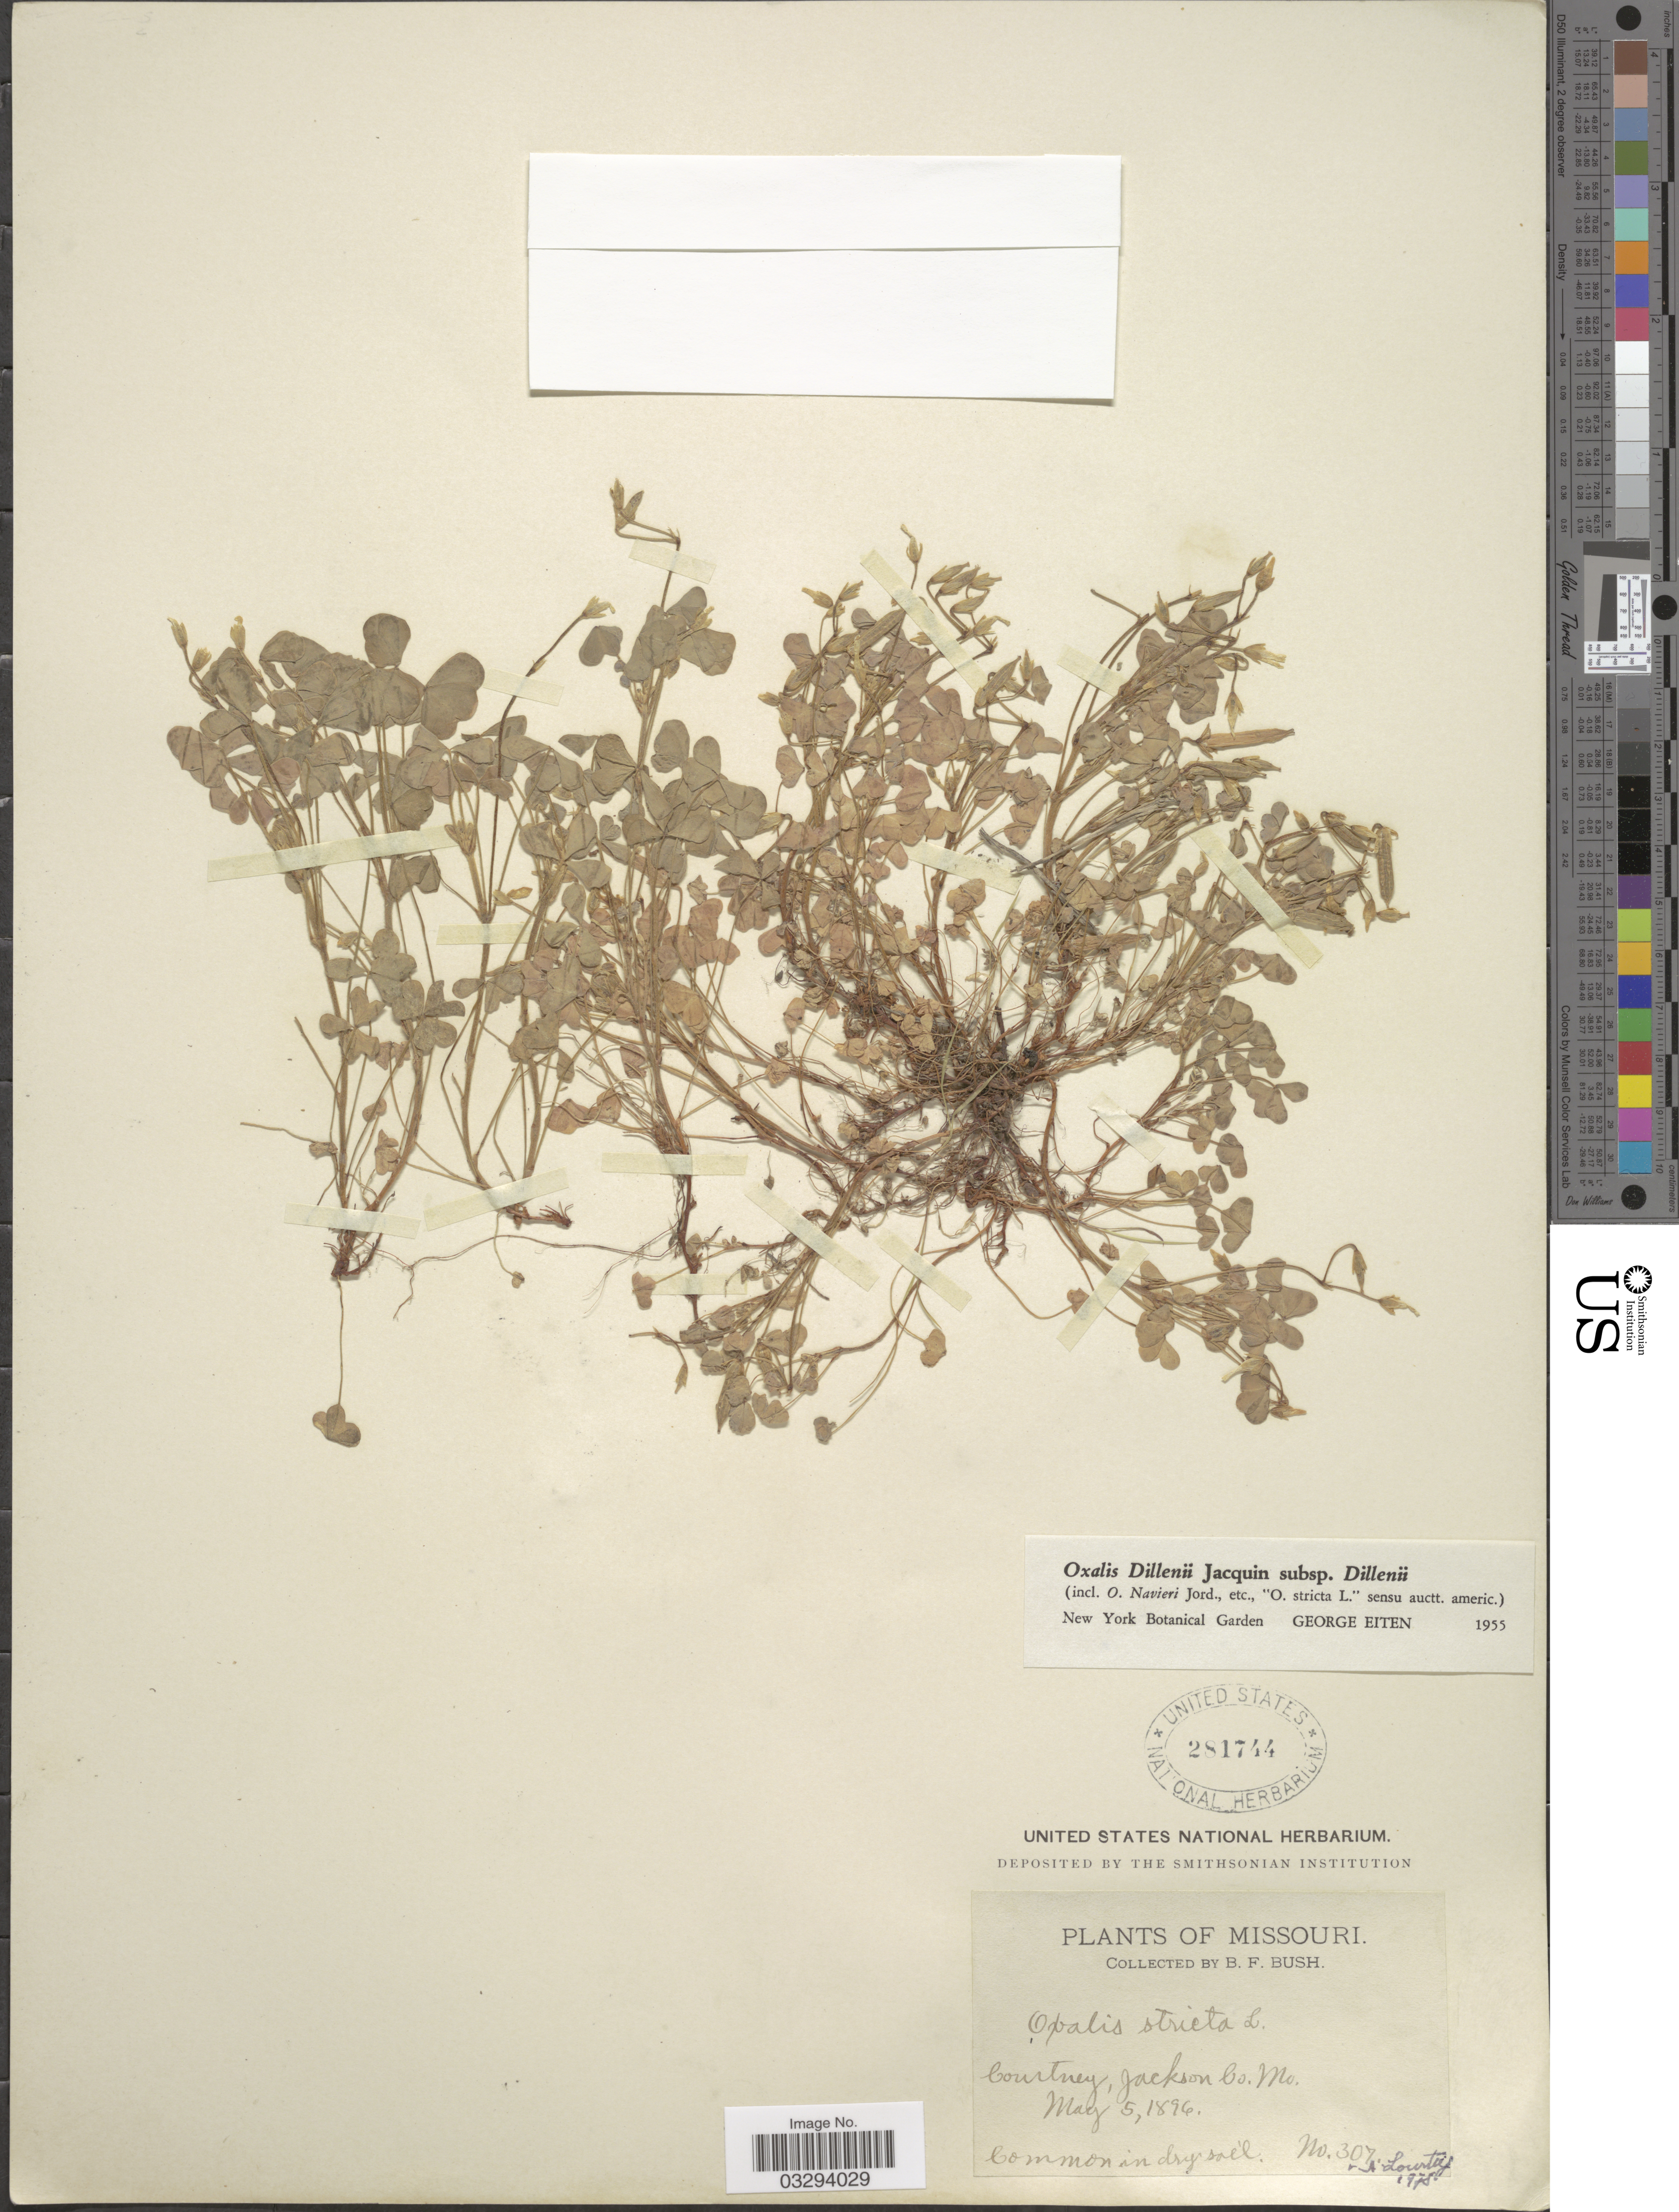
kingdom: Plantae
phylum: Tracheophyta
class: Magnoliopsida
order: Oxalidales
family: Oxalidaceae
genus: Oxalis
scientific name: Oxalis sp.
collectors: B. F. Bush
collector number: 307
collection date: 1896-05-05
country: United States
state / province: Missouri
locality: Courtney, Jackson Co.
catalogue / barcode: US 281744